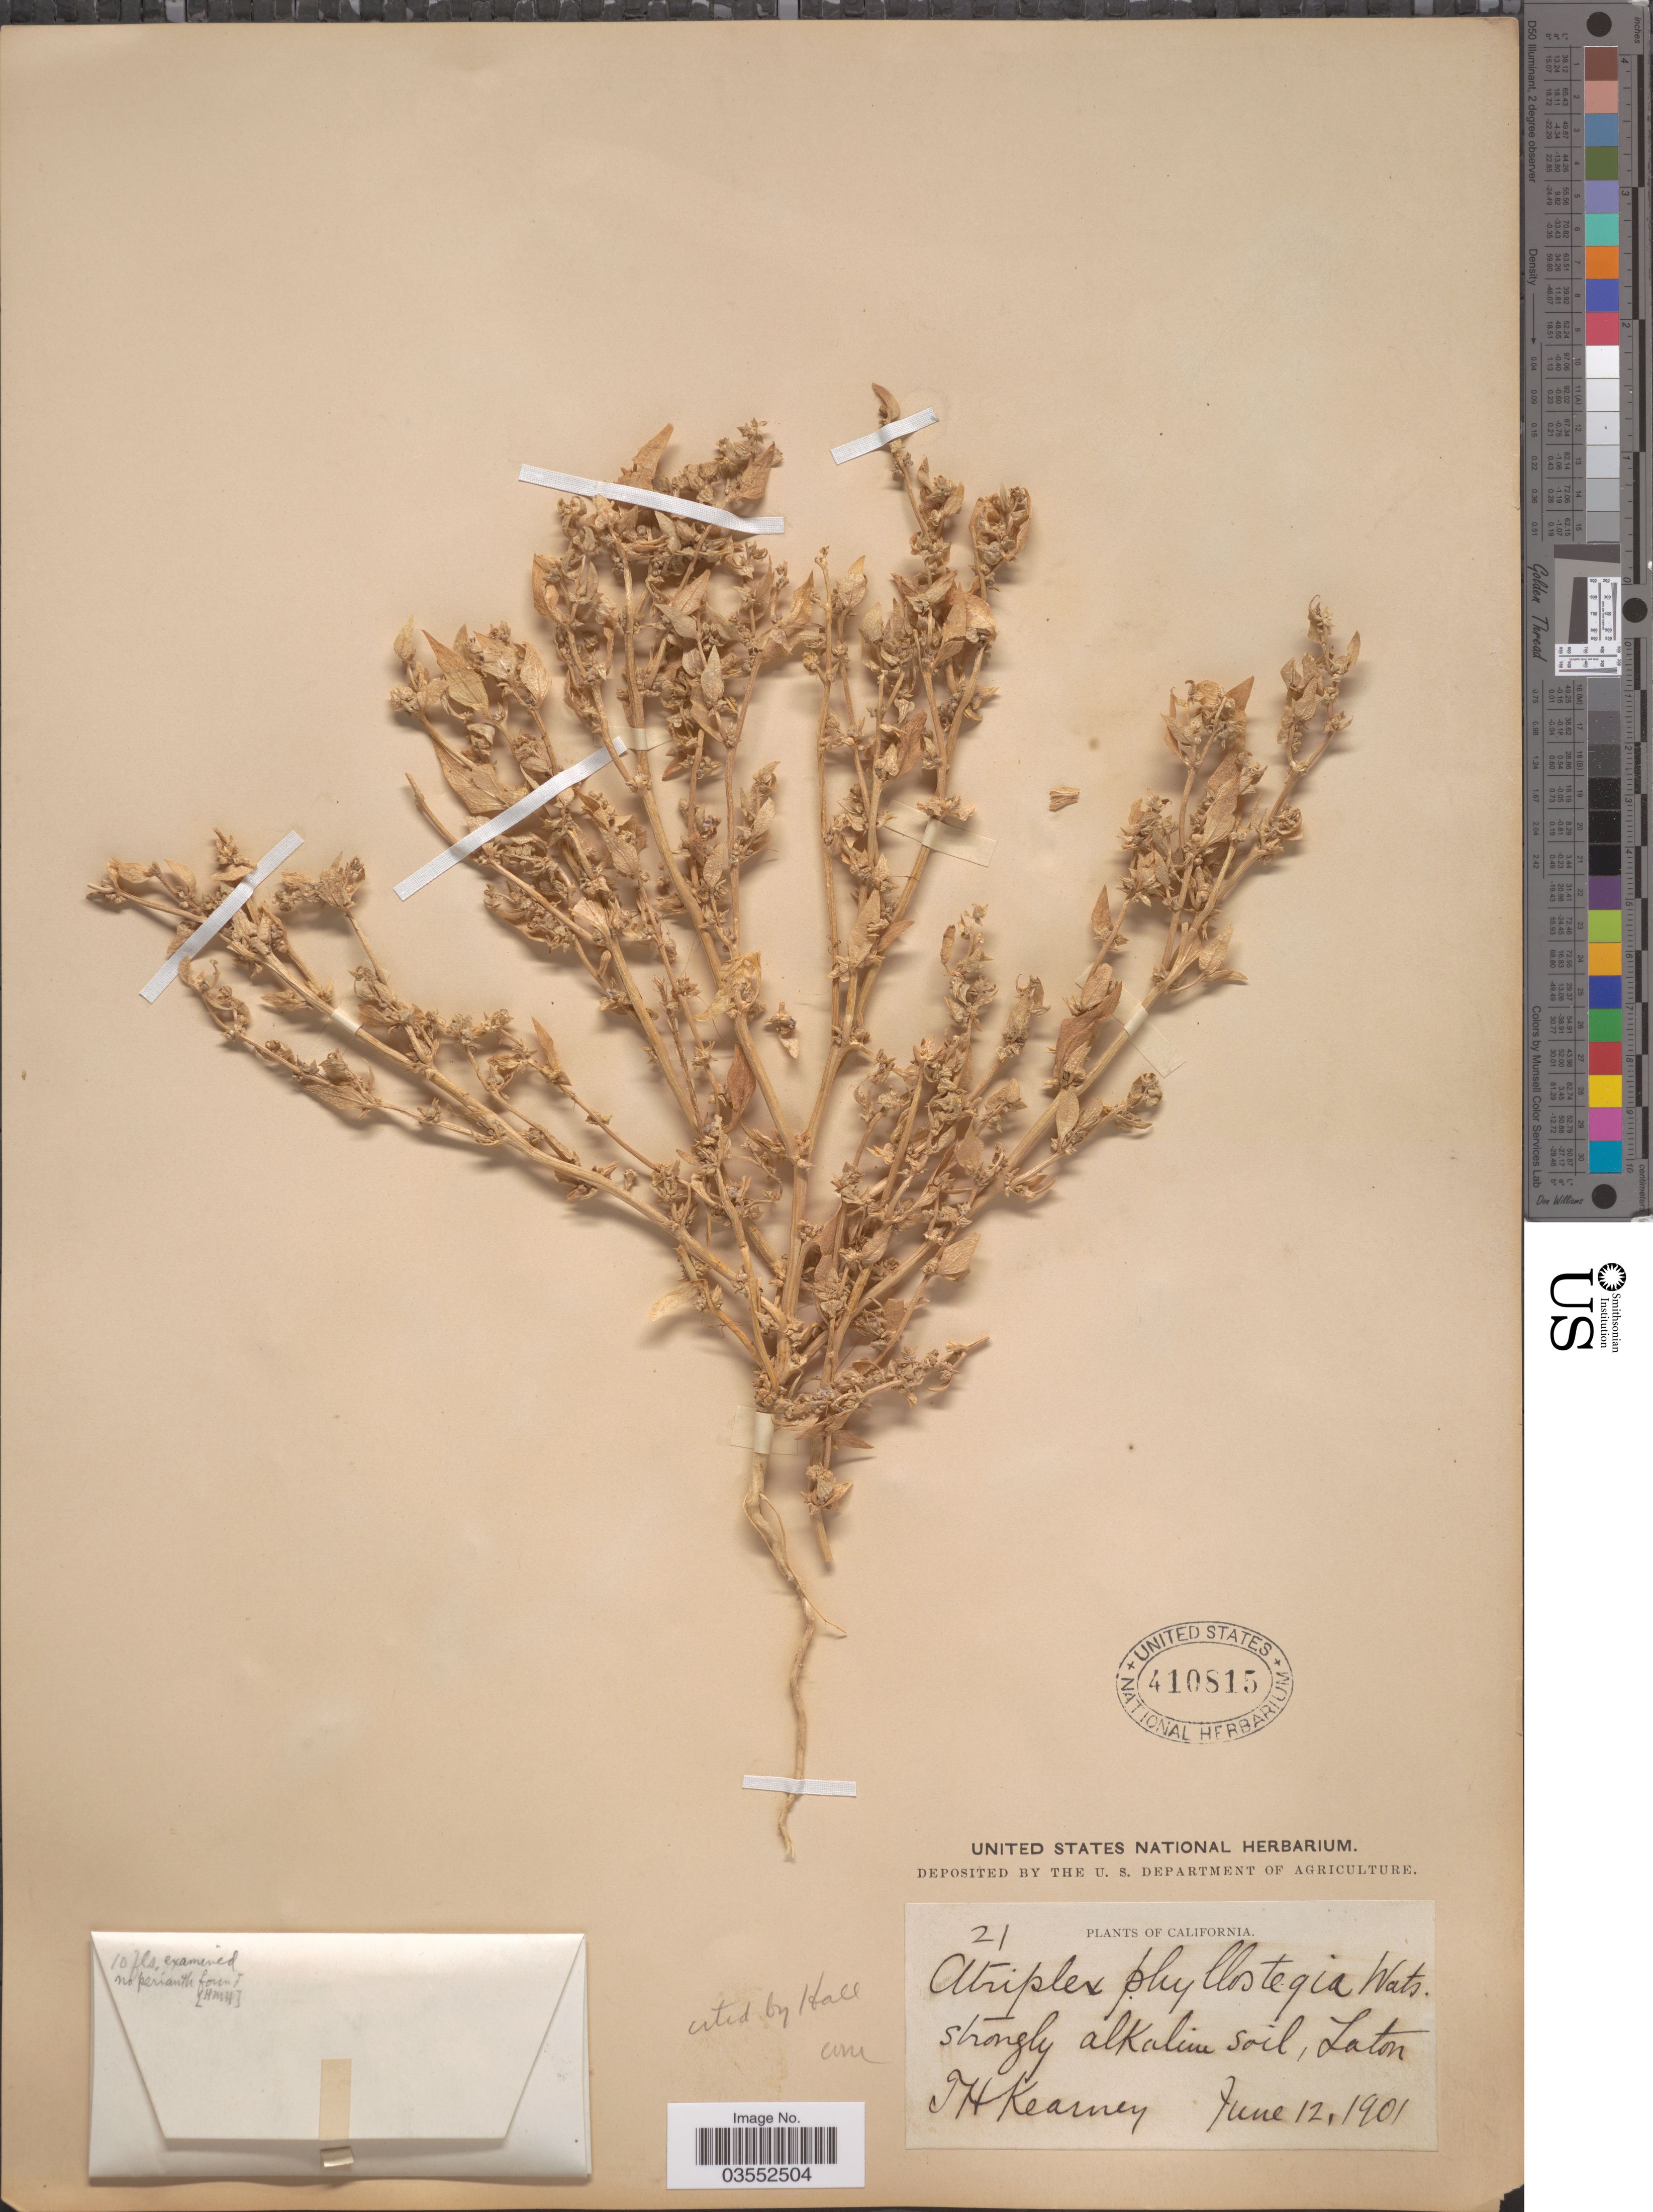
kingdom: Plantae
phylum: Tracheophyta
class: Magnoliopsida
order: Caryophyllales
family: Amaranthaceae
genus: Atriplex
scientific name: Atriplex phyllostegia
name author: (Torr. ex S. Watson) S. Watson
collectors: T. H. Kearney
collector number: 21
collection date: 1901-06-12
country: United States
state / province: California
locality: Laton.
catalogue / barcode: US 410815